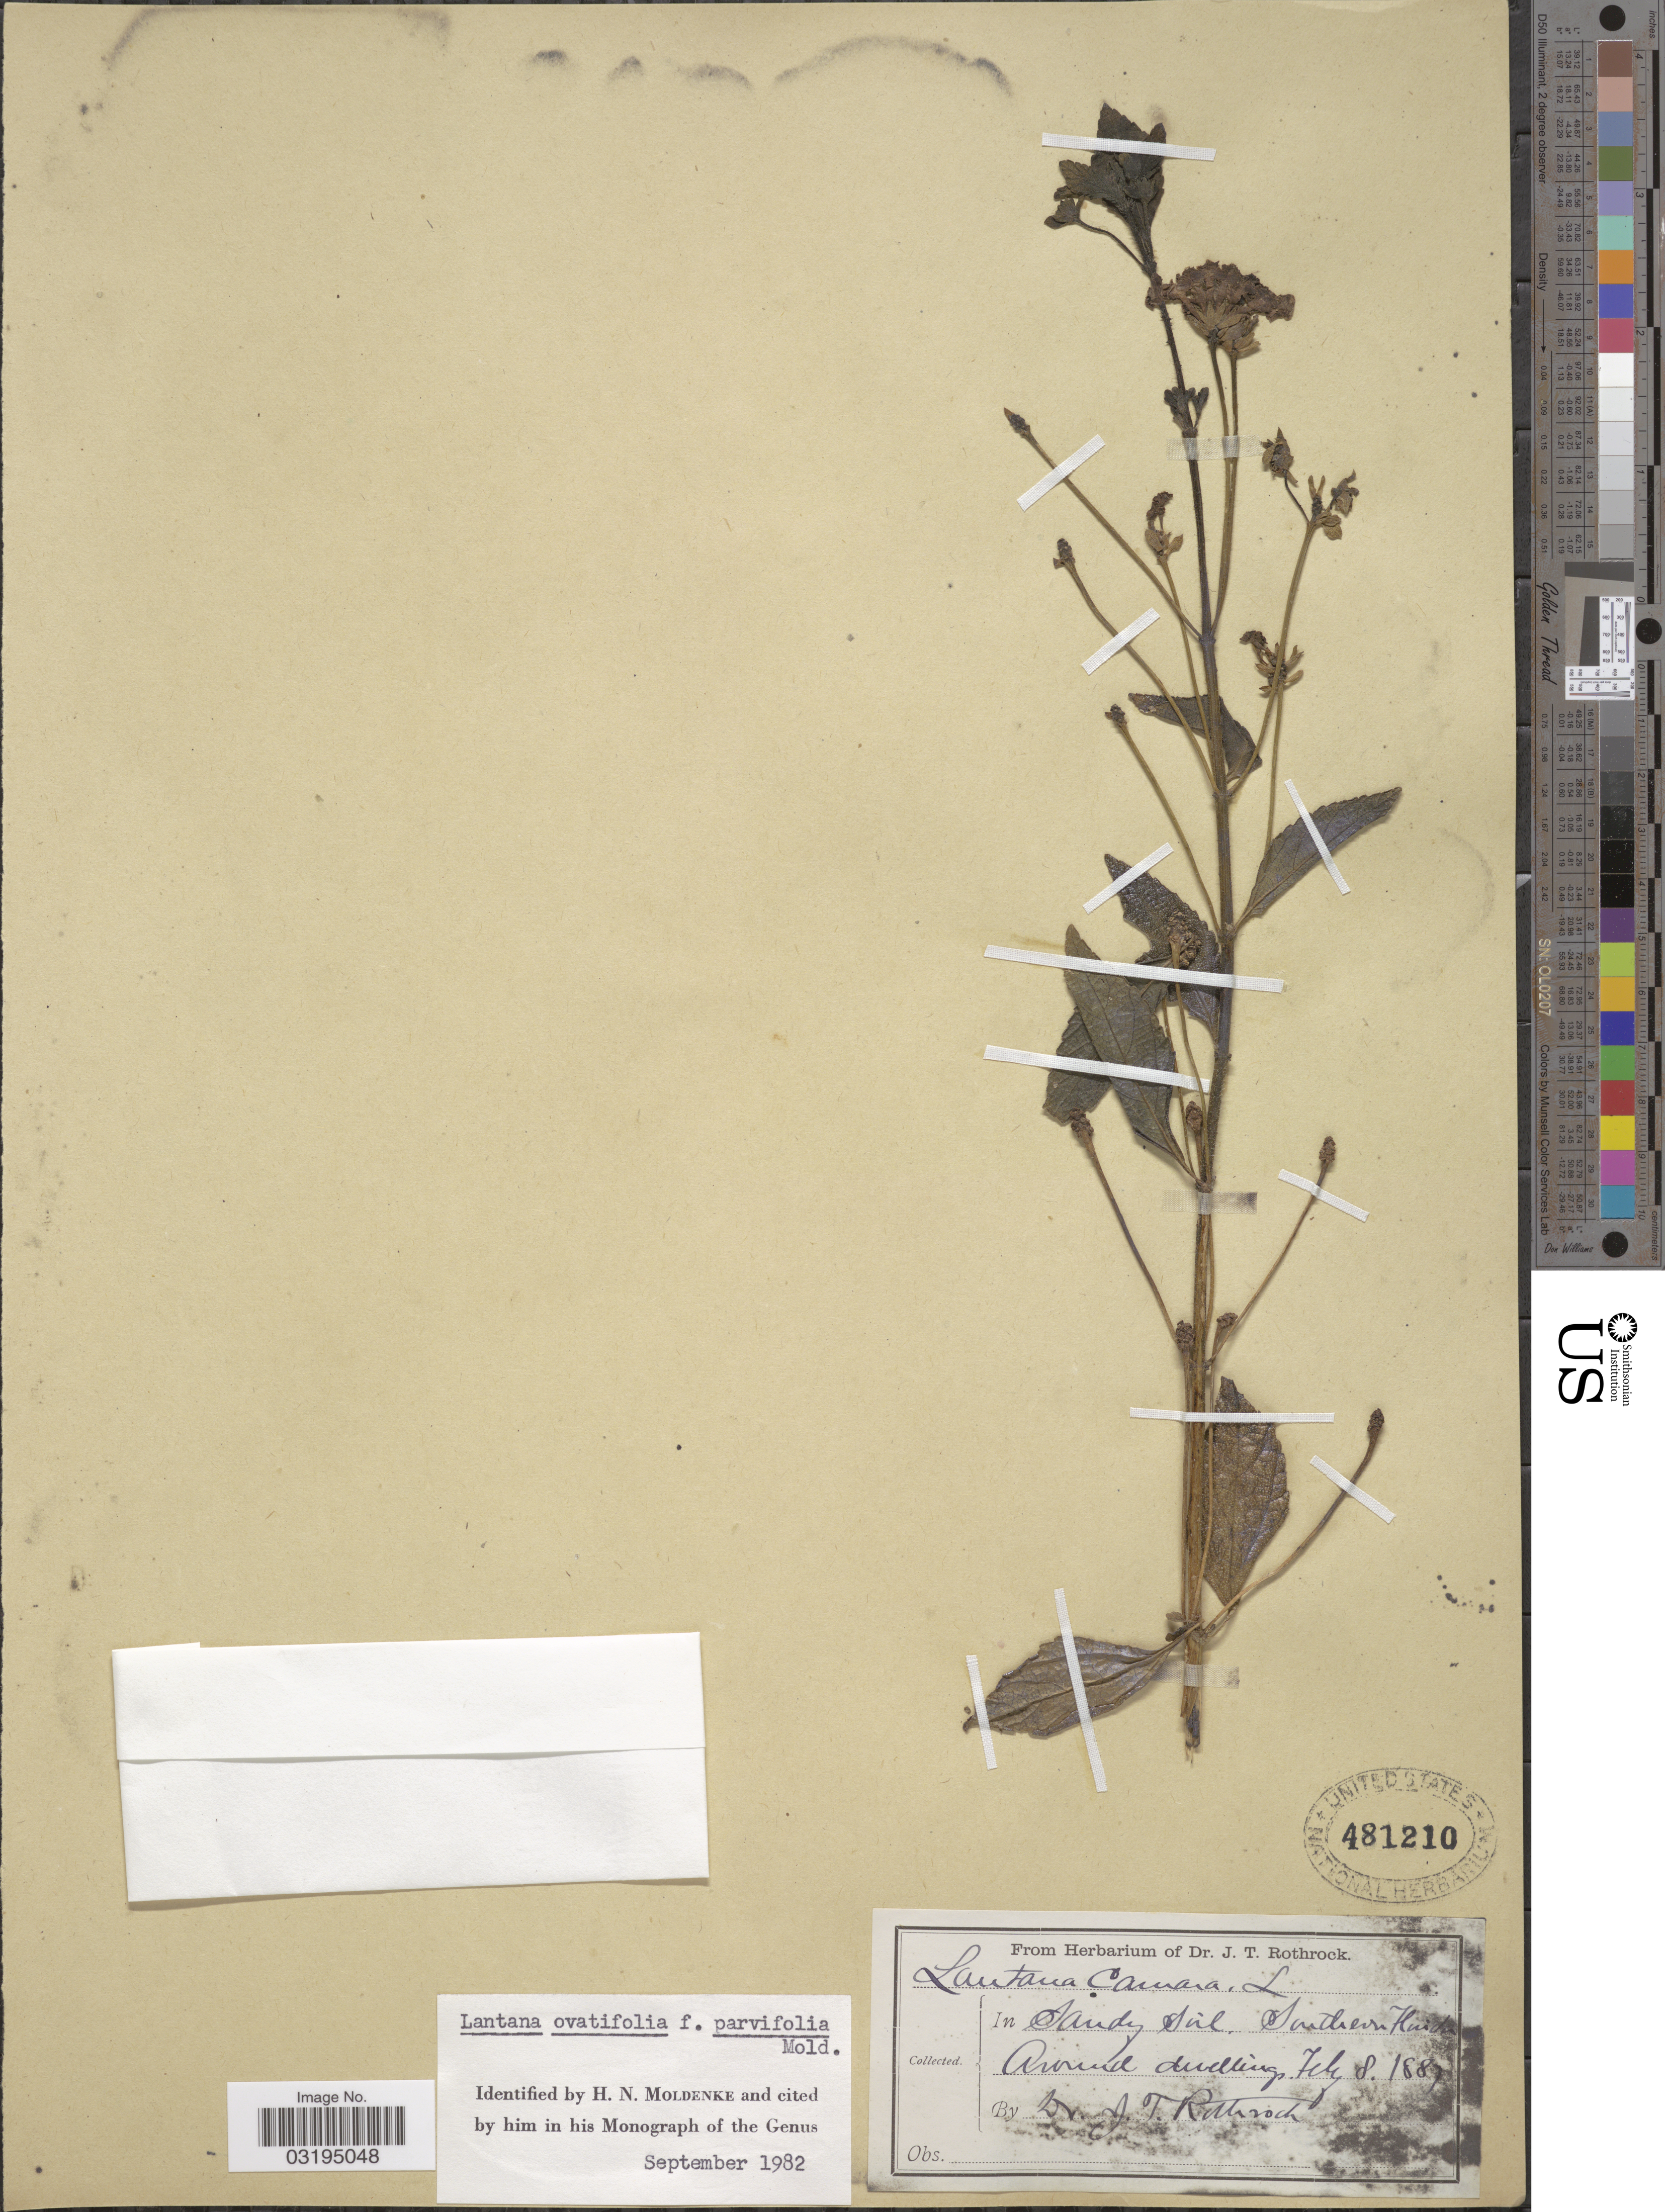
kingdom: Plantae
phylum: Tracheophyta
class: Magnoliopsida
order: Lamiales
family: Verbenaceae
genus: Lantana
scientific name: Lantana ovatifolia f. parvifolia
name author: Moldenke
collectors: J. T. Rothrock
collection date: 1887-07-08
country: United States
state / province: Florida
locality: Southern Florida, Around dwellings.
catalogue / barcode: US 481210